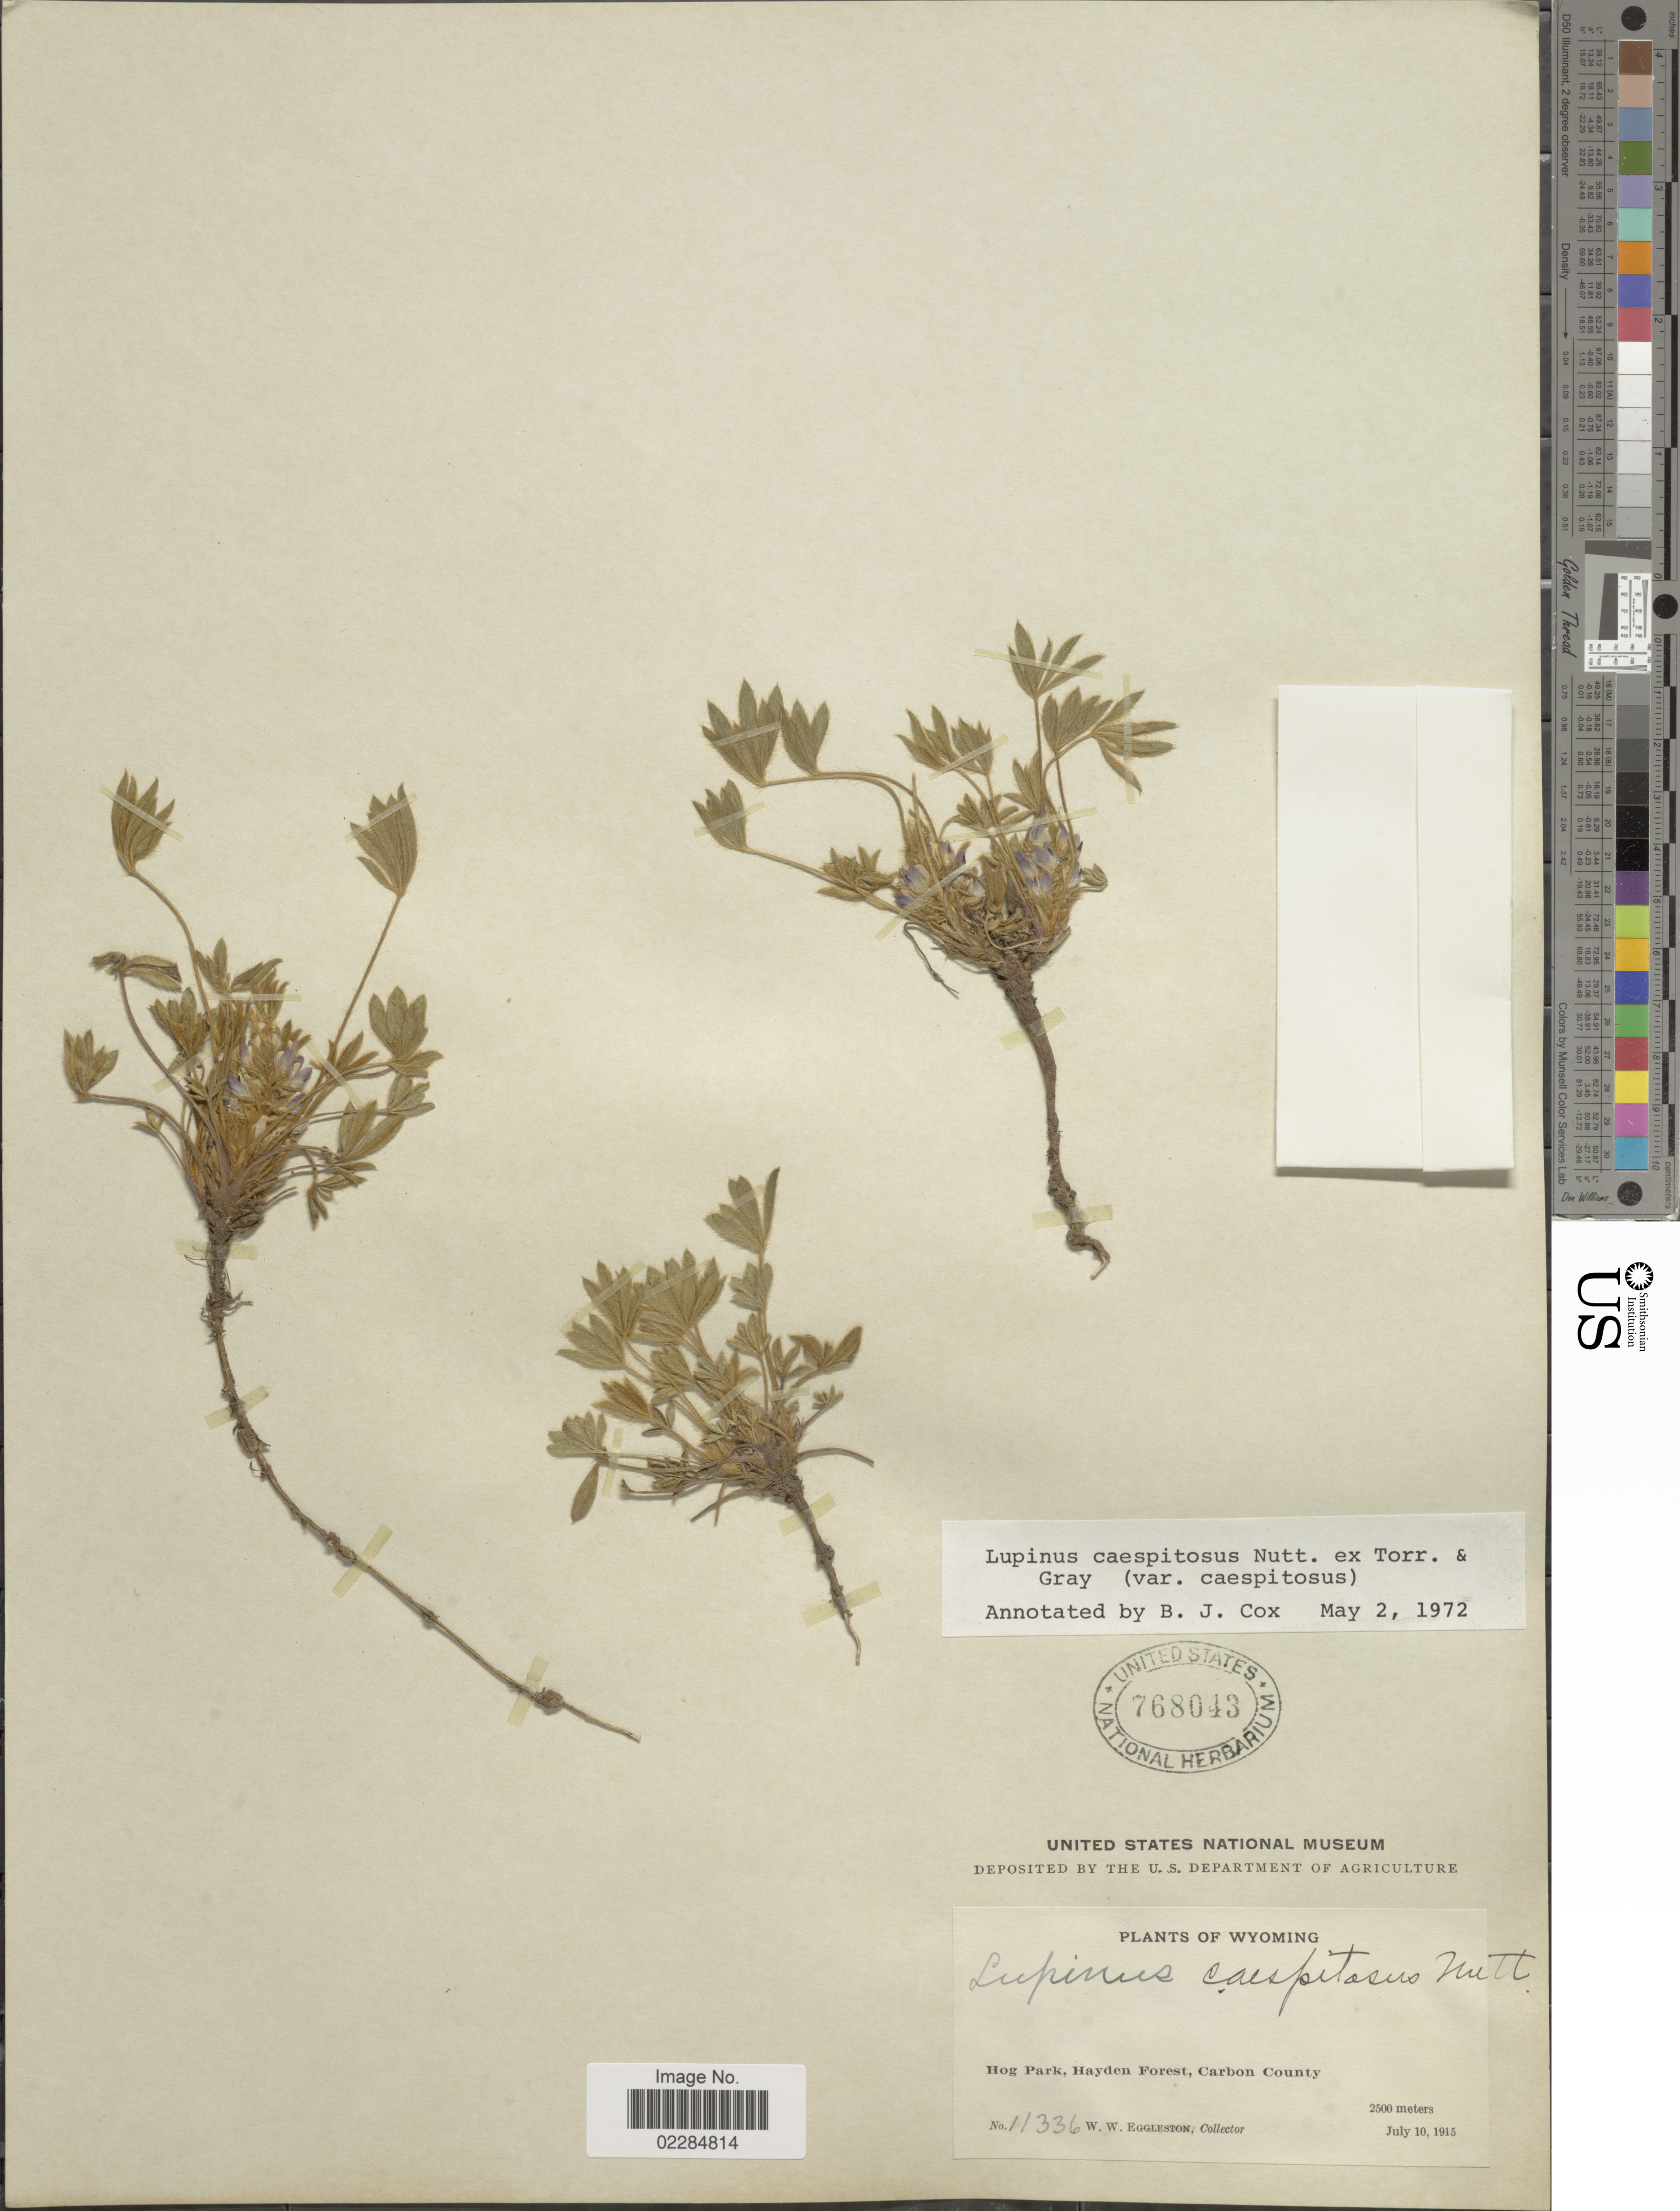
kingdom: Plantae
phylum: Tracheophyta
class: Magnoliopsida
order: Fabales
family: Fabaceae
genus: Lupinus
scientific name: Lupinus caespitosus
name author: Nutt.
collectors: W. W. Eggleston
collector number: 11336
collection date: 1915-07-10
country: United States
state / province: Wyoming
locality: Hog Park, Hayden Forest, Carbon County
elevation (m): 2500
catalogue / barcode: US 768043